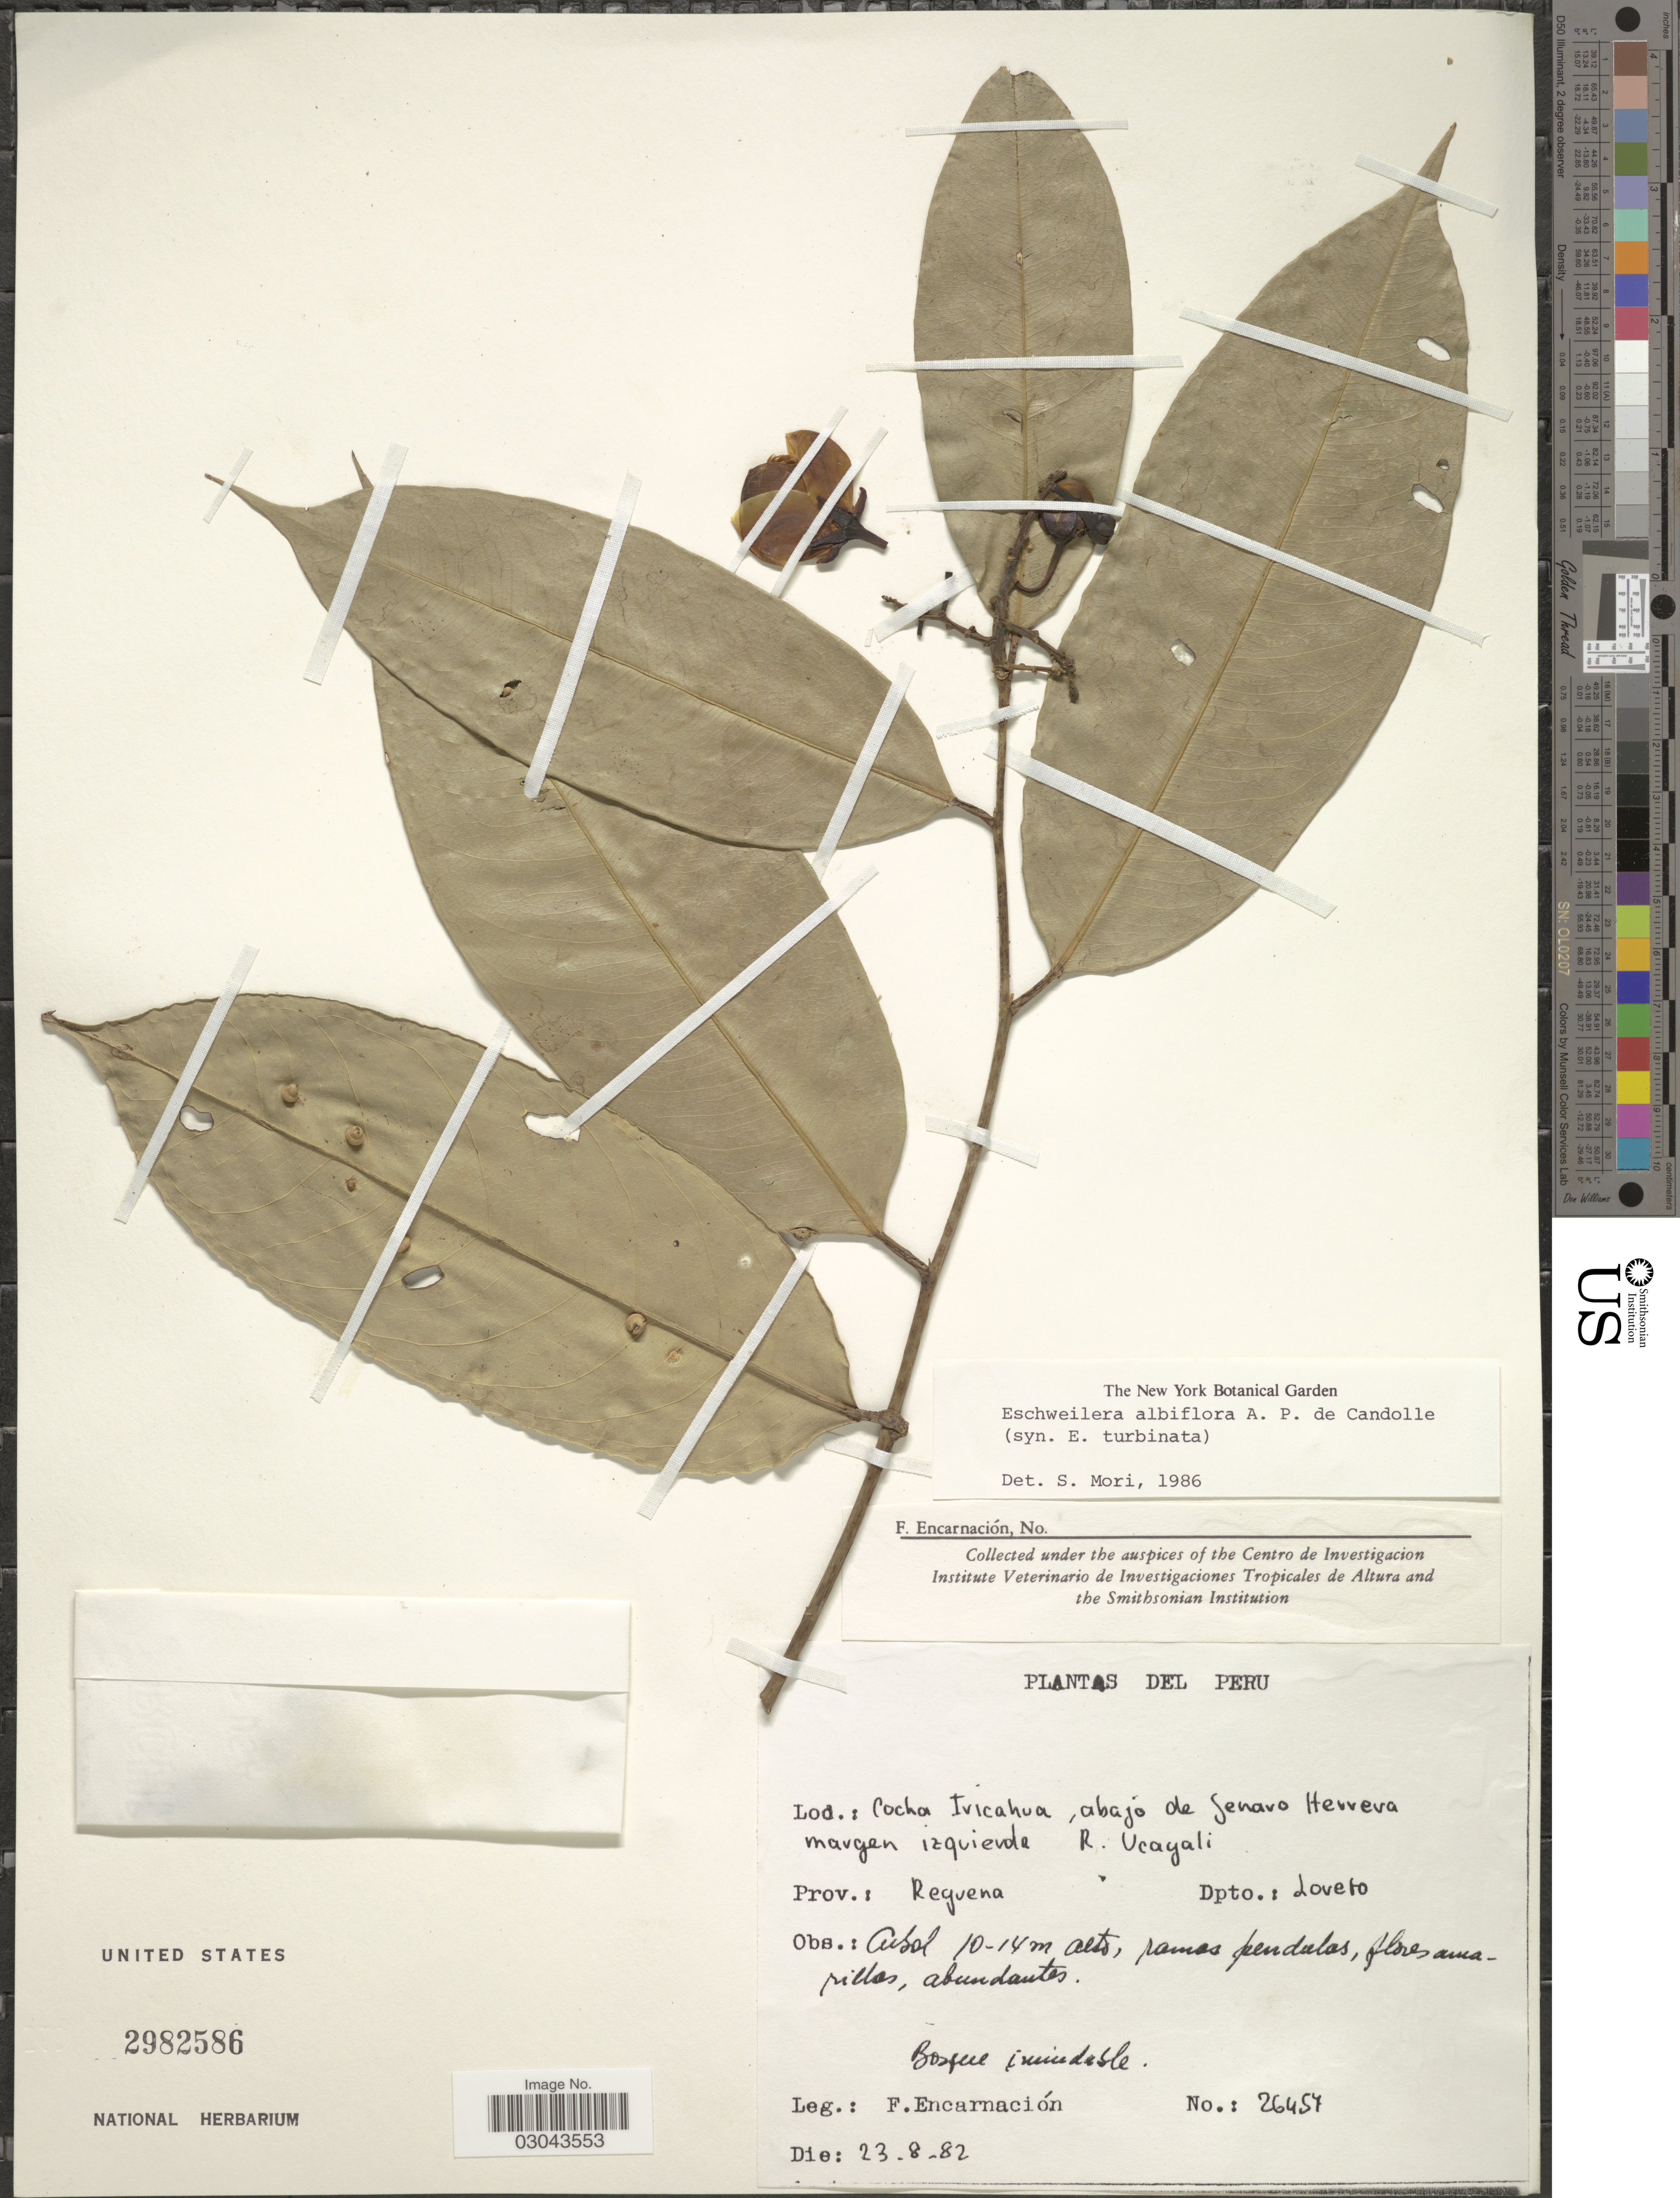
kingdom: Plantae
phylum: Tracheophyta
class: Magnoliopsida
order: Ericales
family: Lecythidaceae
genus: Eschweilera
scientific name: Eschweilera albiflora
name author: (DC.) Miers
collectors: F. Encarnación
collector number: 26457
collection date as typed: Transcribed d/m/y: 23/8/82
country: Peru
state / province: Loreto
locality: Cocha Ivicahua, abajo de Senaro Herrera margen izquierda R. Ucayali, Prov.: Reguena, Dpto.: Loreto.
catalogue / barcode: US 2982586